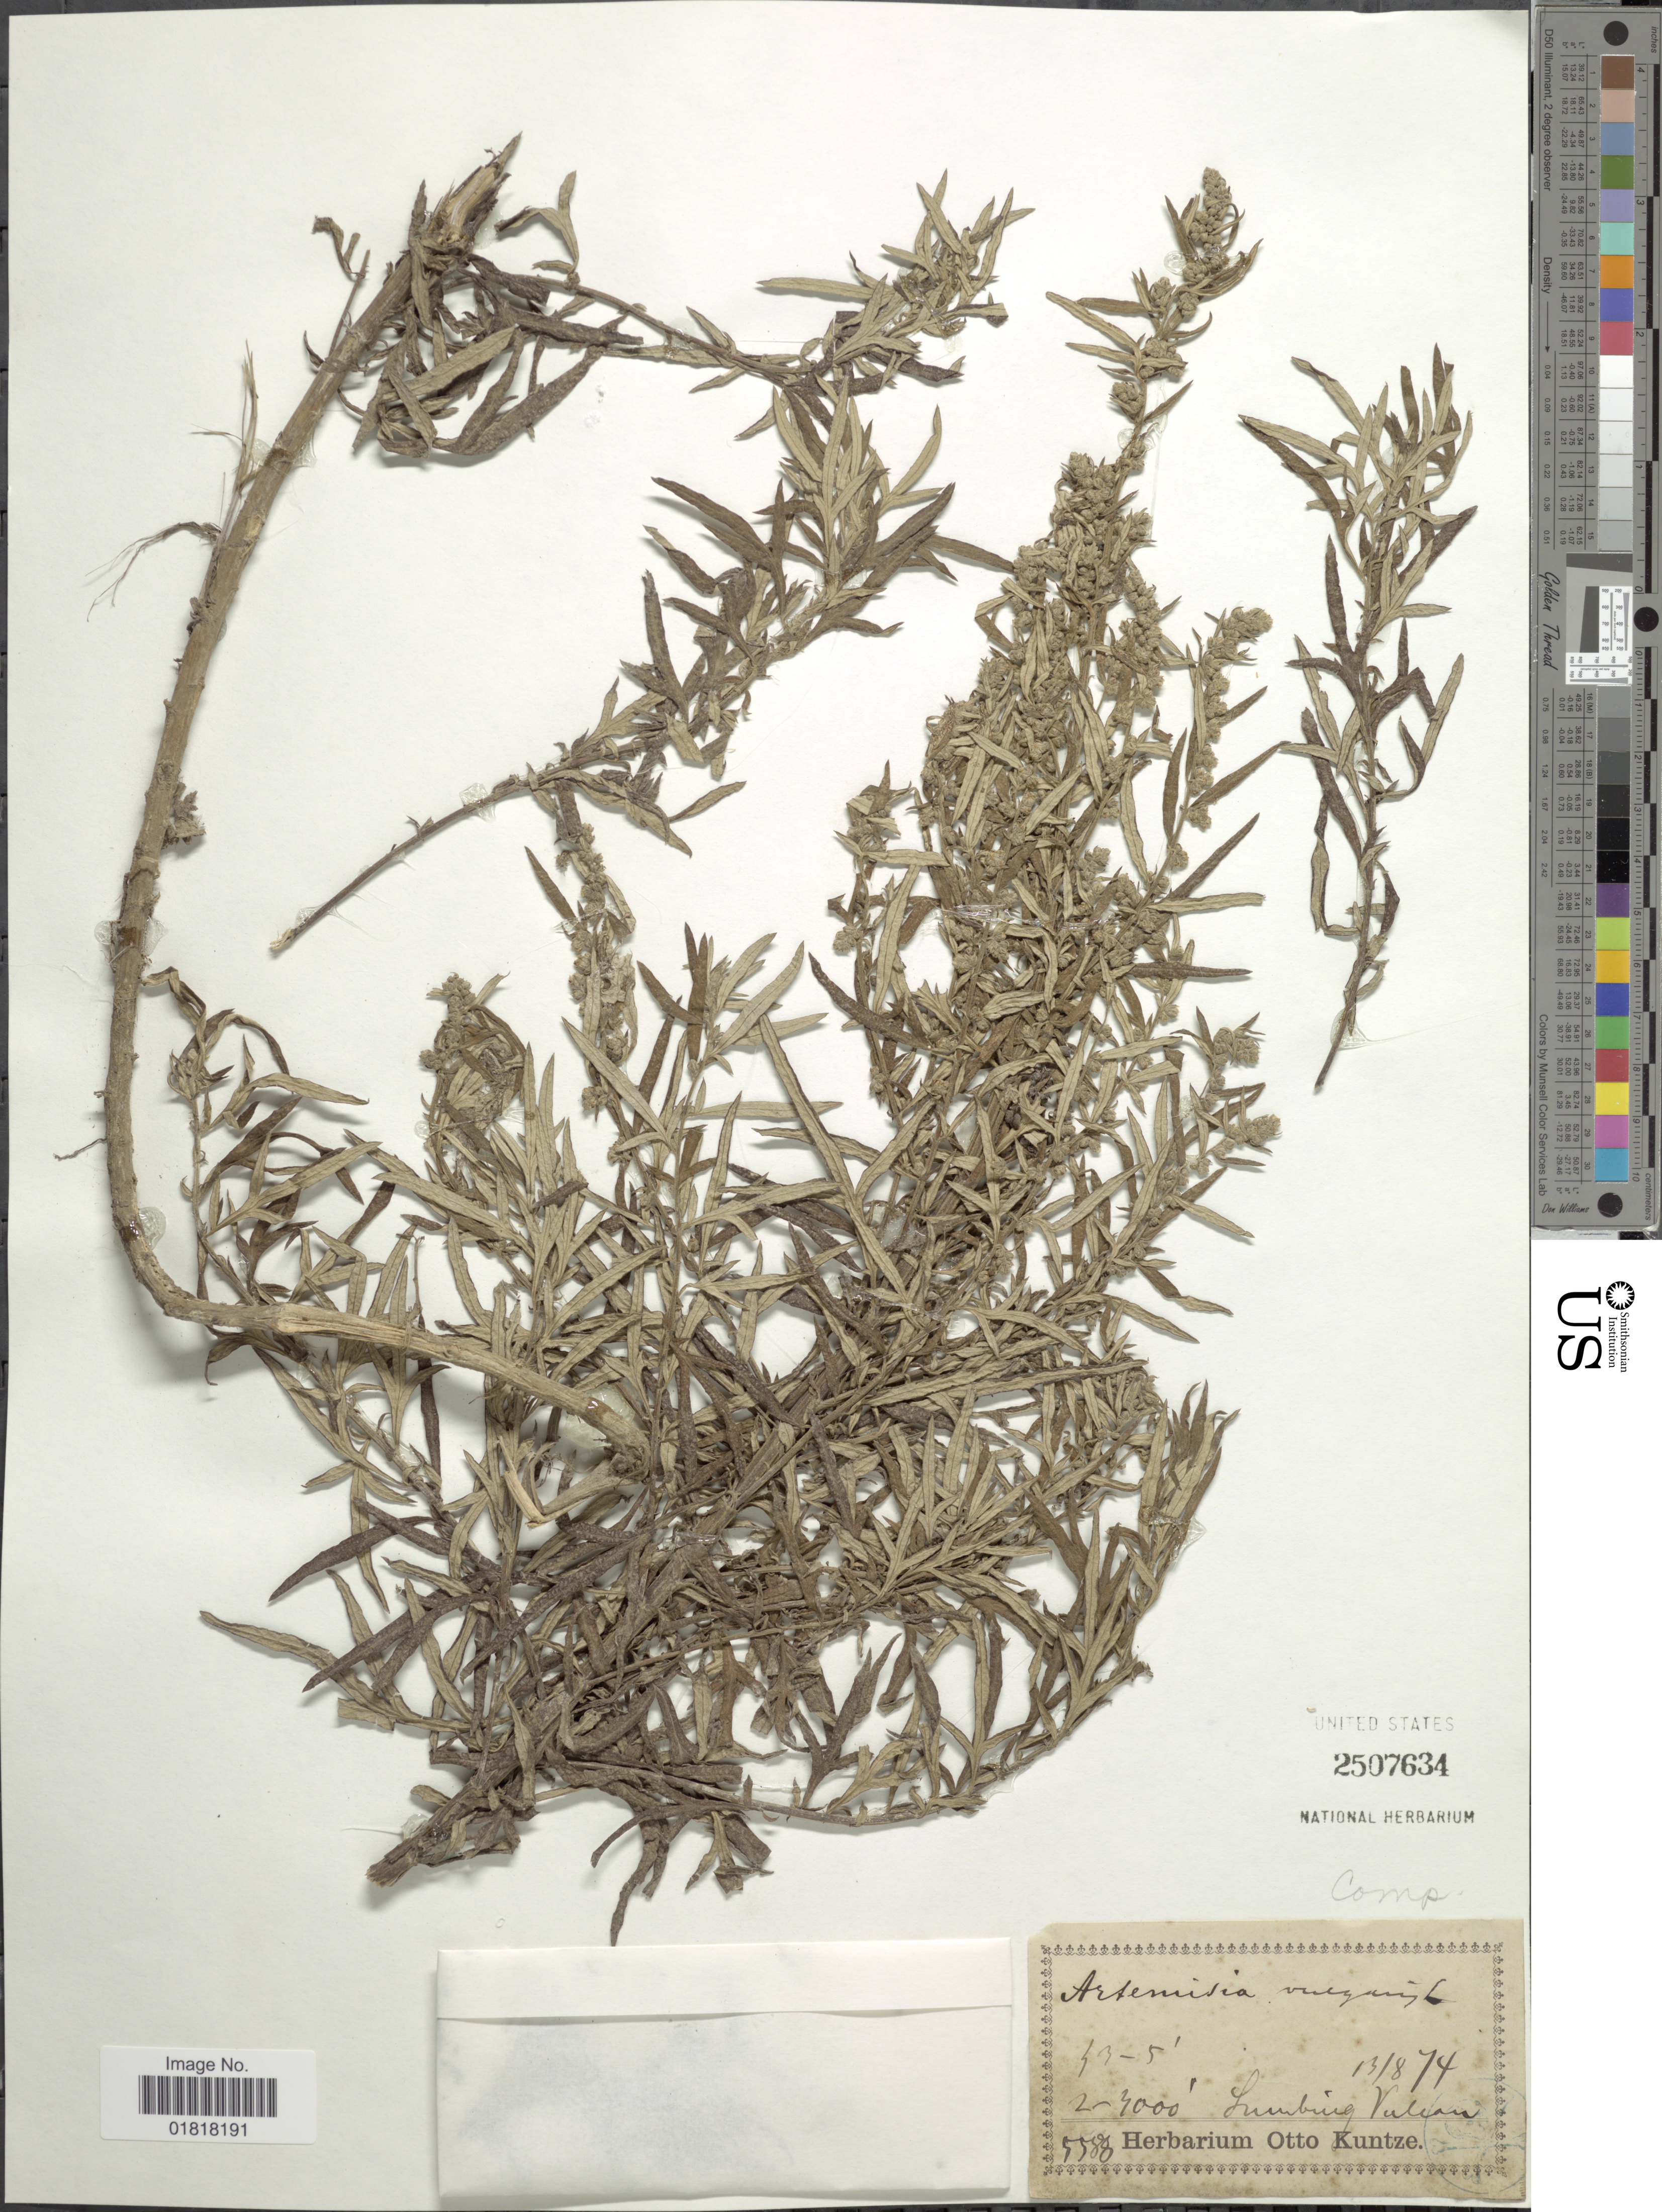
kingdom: Plantae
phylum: Tracheophyta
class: Magnoliopsida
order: Asterales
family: Asteraceae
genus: Artemisia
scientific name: Artemisia vulgaris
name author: L.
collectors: ex herb. Otto Kuntze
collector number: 5588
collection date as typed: Transcribed d/m/y: 13/8/74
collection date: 1874-08-13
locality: Luinbuig, Vulcan [interpreted]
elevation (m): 610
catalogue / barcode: US 2507634